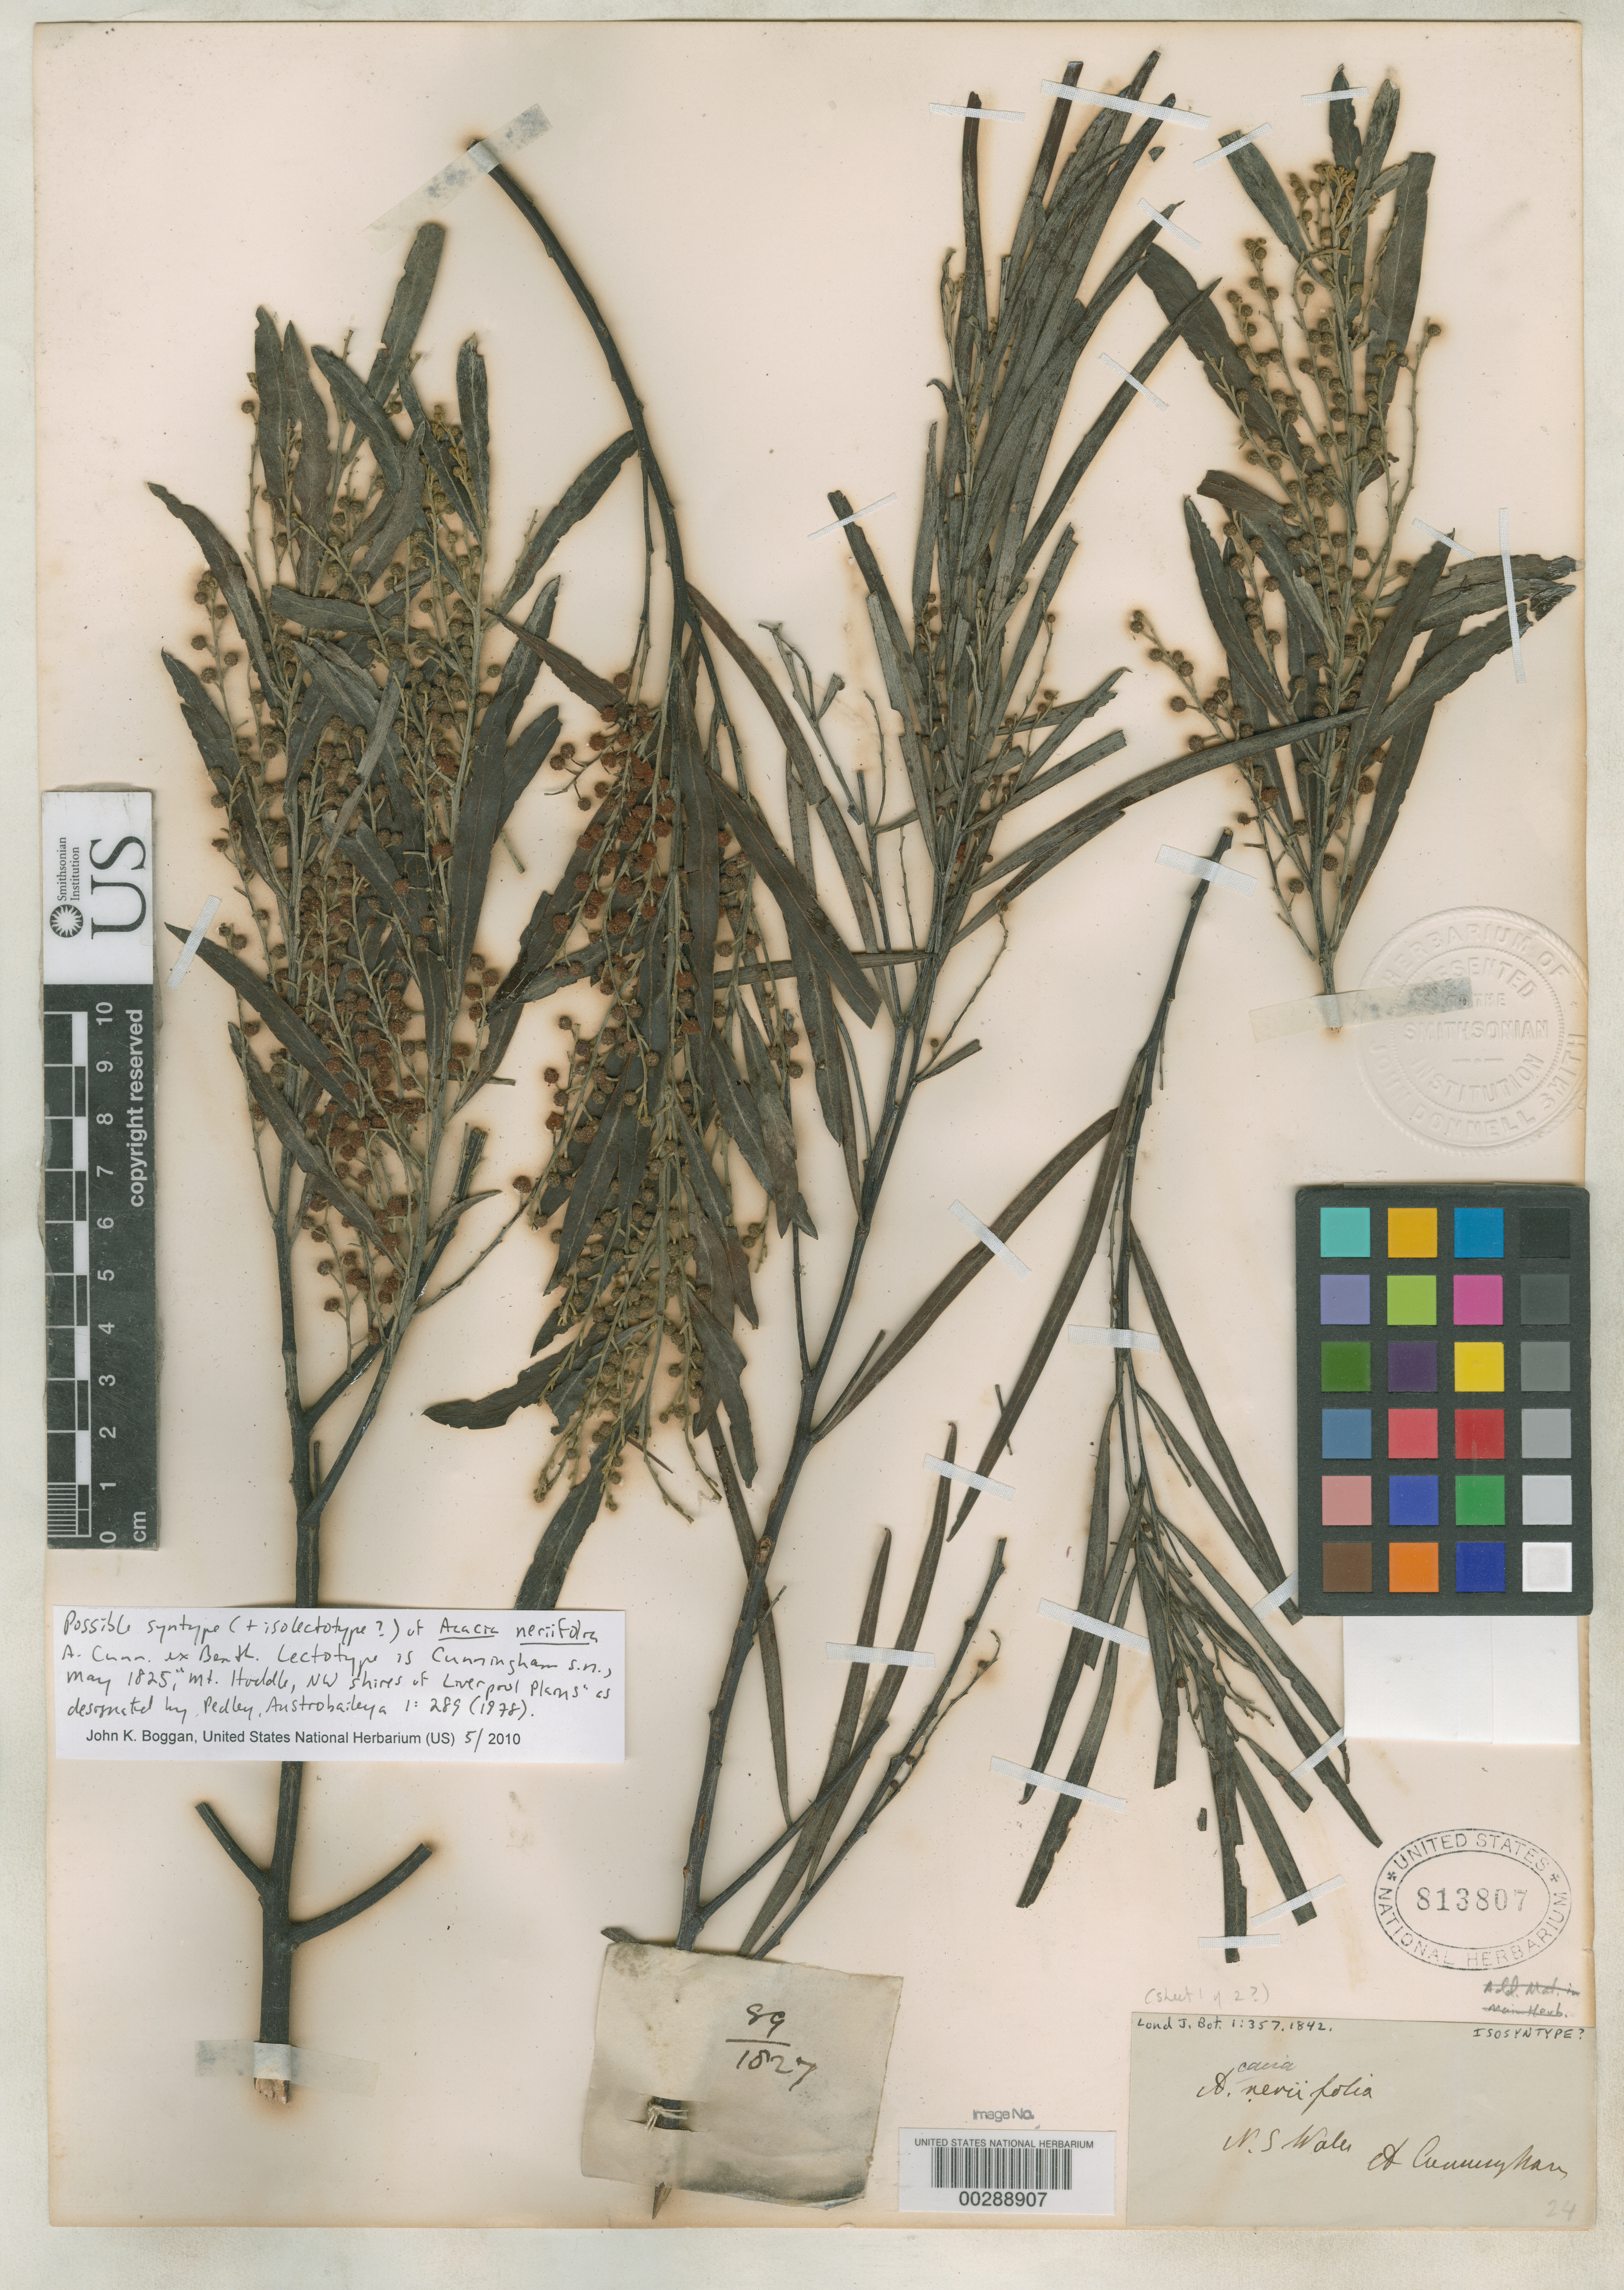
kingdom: Plantae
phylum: Tracheophyta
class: Magnoliopsida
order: Fabales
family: Fabaceae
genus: Acacia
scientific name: Acacia neriifolia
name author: A. Cunn. ex Benth.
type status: Possible Syntype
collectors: A. Cunningham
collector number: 89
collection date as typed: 1827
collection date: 1827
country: Australia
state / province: New South Wales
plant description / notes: Specimen ex John Donnell Smith herbarium. Lectotype collection is Cunningham s.n., May 1825, "Mt. Hoddle, NW shires of Liverpool Plains", as designated by L. Pedley, Austrobaileya 1: 289 (1978).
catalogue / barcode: US 813807